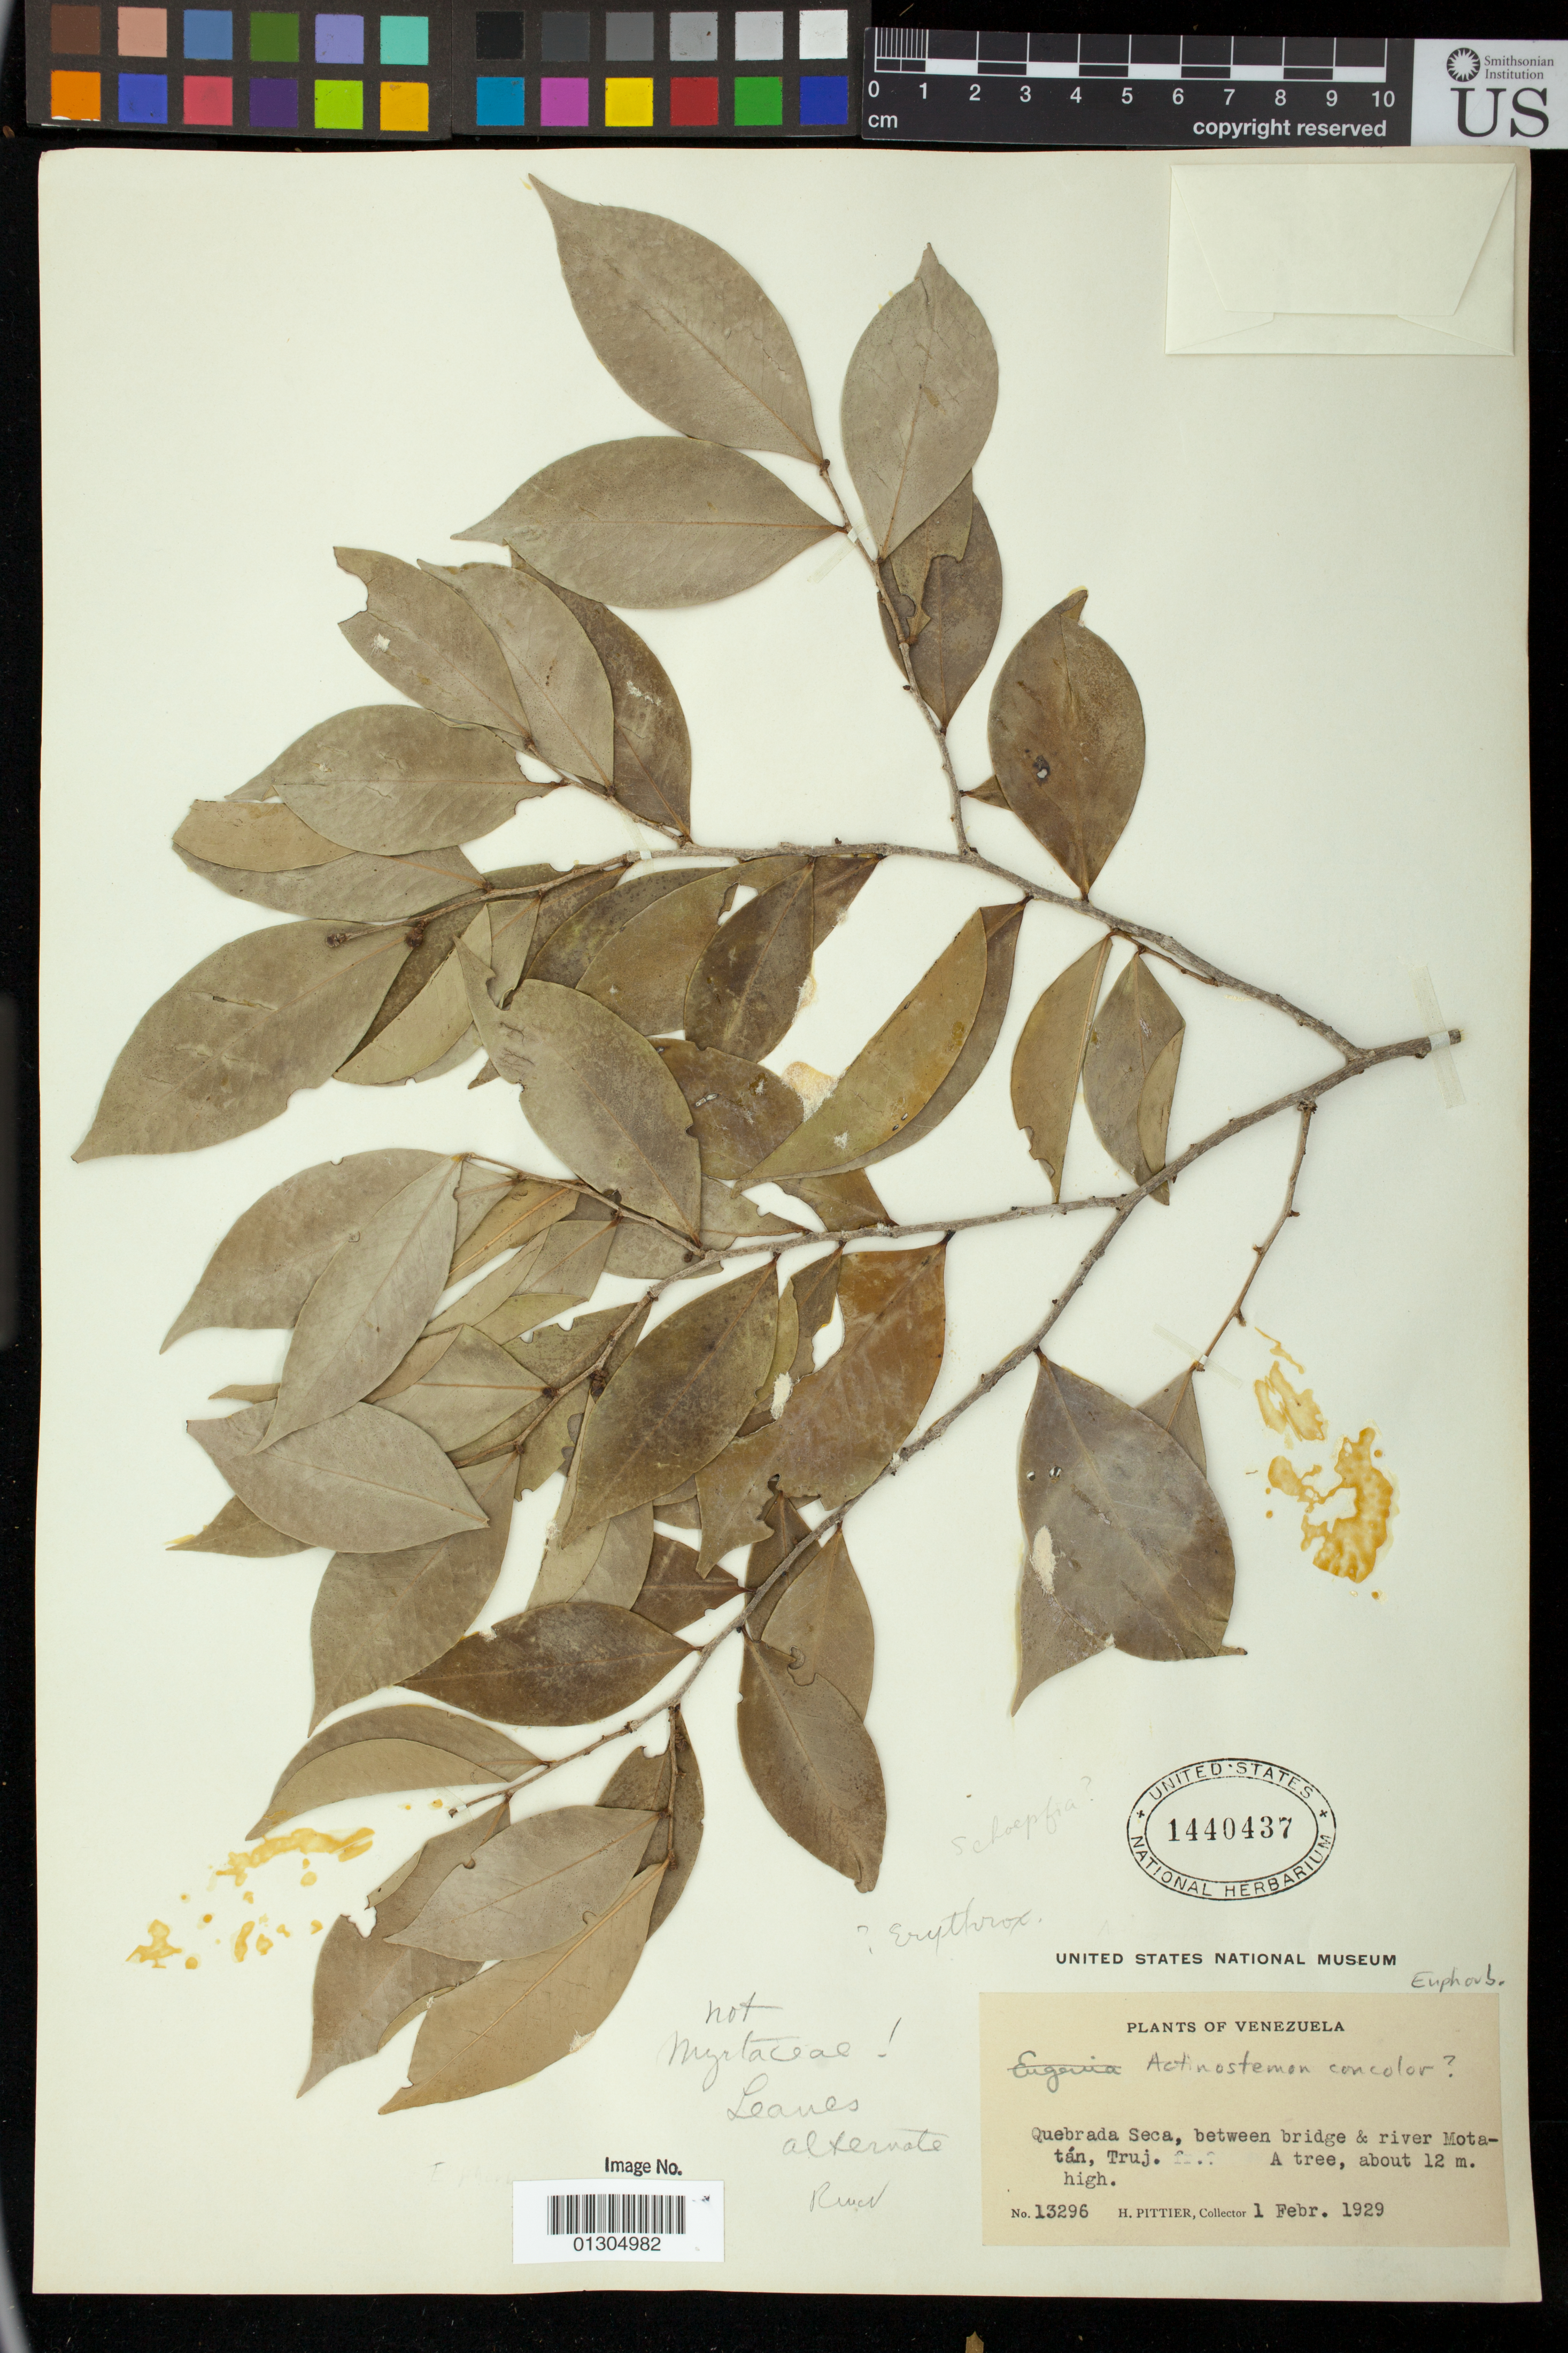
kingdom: Plantae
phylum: Tracheophyta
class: Magnoliopsida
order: Magnoliales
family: Annonaceae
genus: Oxandra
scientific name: Oxandra sp.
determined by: Londoño-Echeverri, Y.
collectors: H. F. Pittier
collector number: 13296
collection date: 1929-02-01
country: Venezuela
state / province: Trujillo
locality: Quebrada Seca, between bridge & river Motatan, Truj.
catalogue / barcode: US 1440437